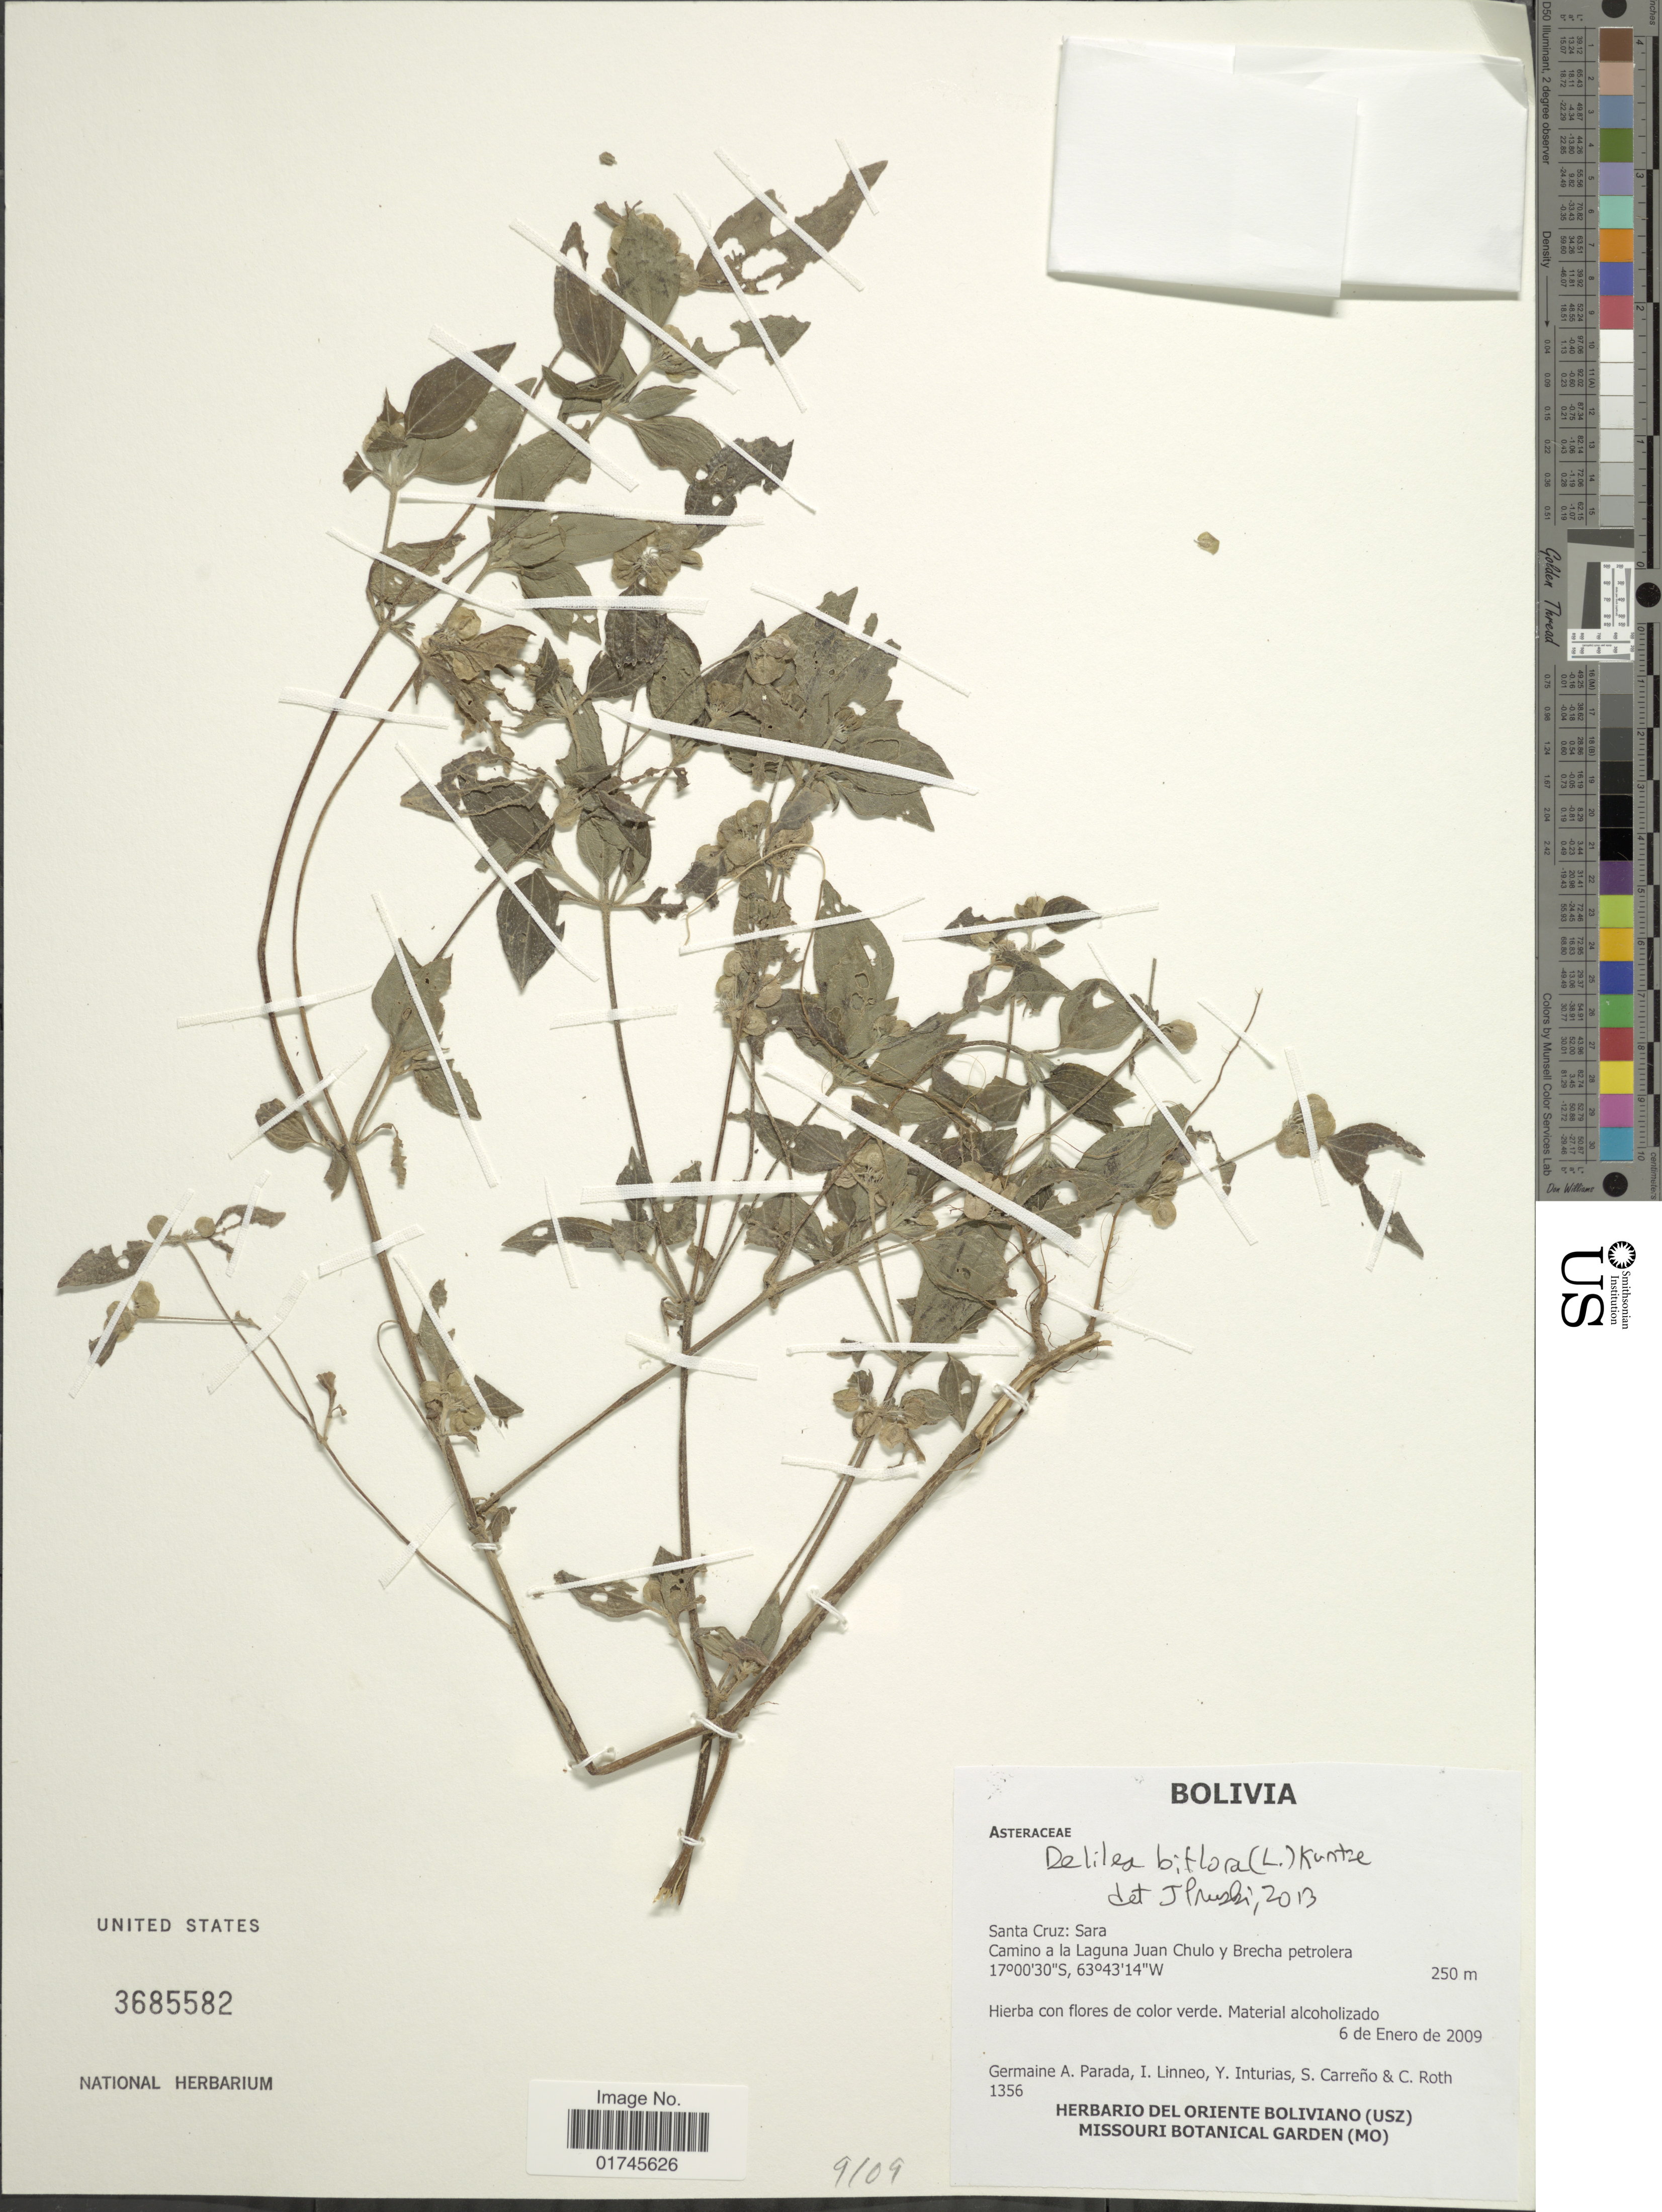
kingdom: Plantae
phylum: Tracheophyta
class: Magnoliopsida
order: Asterales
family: Asteraceae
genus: Delilia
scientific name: Delilia biflora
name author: (L.) Kuntze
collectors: G. Parada, I. Linneo, Y. Inturias, S. Carreno & C. Roth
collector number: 1356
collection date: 2009-01-06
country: Bolivia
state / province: Santa Cruz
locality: Sara, Camino a la Laguna Juan Chulo y Brecha petrolera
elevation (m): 250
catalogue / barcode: US 3685582